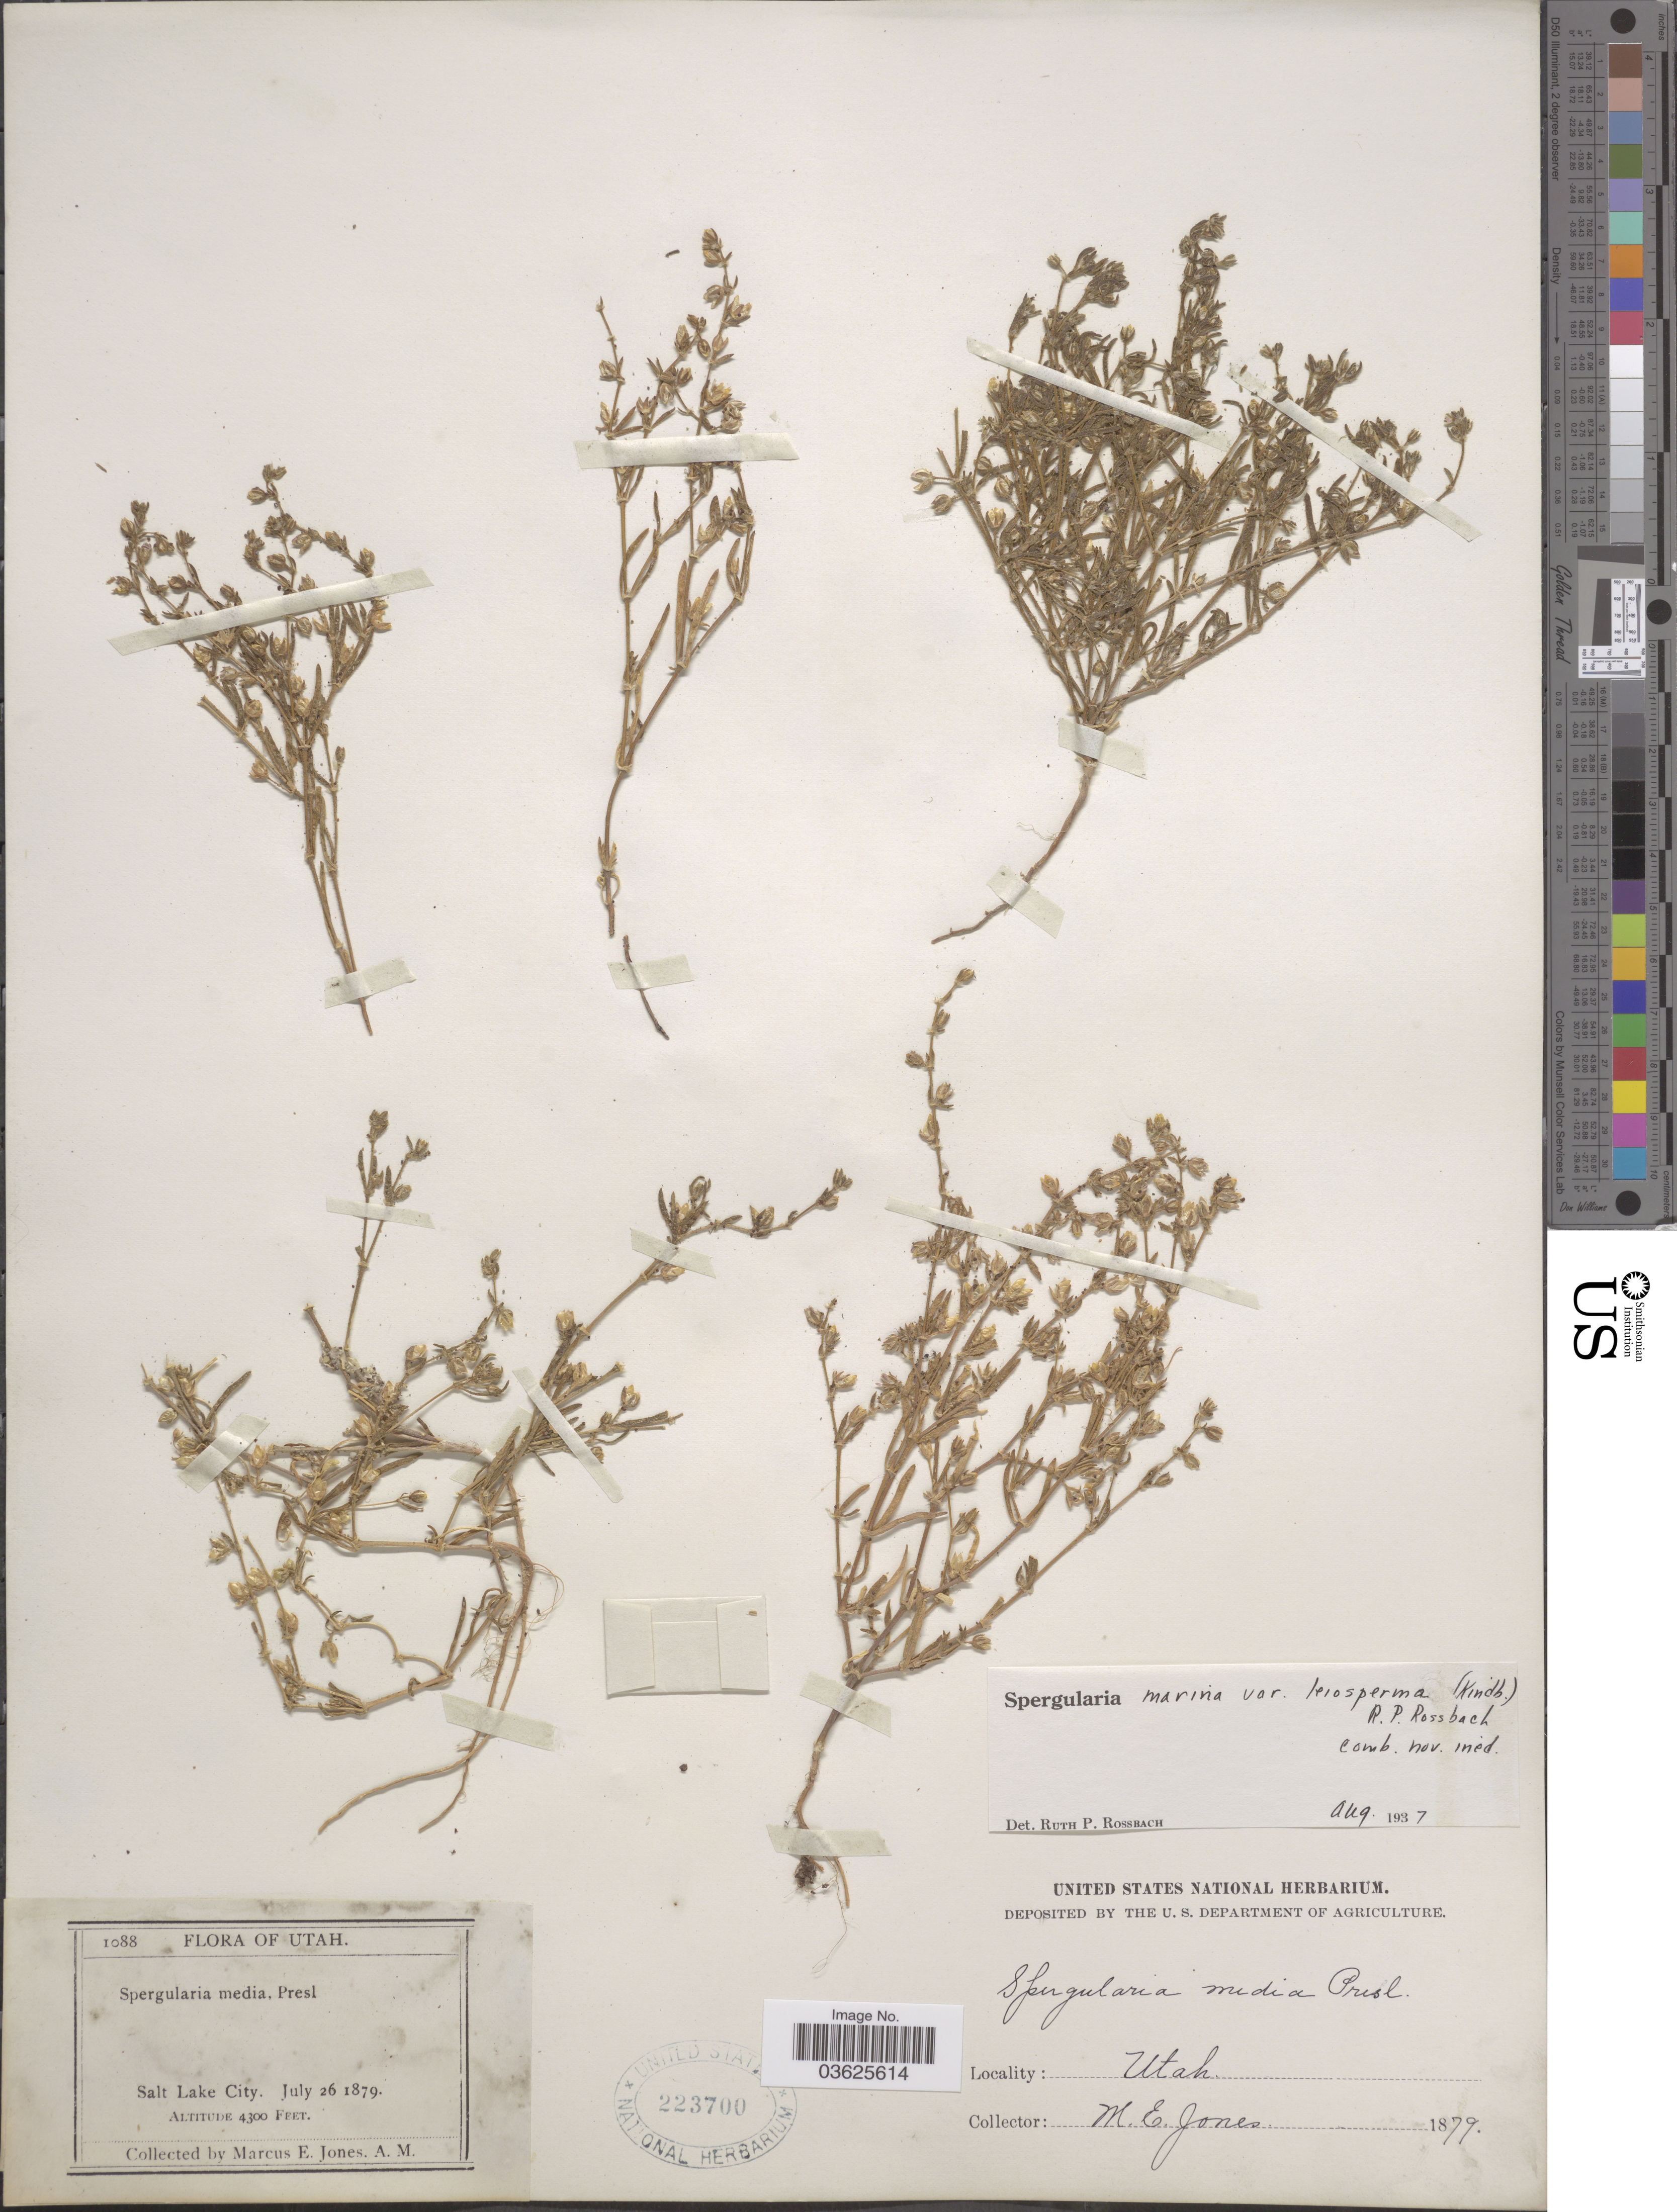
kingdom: Plantae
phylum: Tracheophyta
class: Magnoliopsida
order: Caryophyllales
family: Caryophyllaceae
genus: Spergularia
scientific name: Spergularia marina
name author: (L.) Griseb.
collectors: M. E. Jones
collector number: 1088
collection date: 1879-07-26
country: United States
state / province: Utah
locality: Salt Lake City.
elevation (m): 1311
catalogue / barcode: US 223700